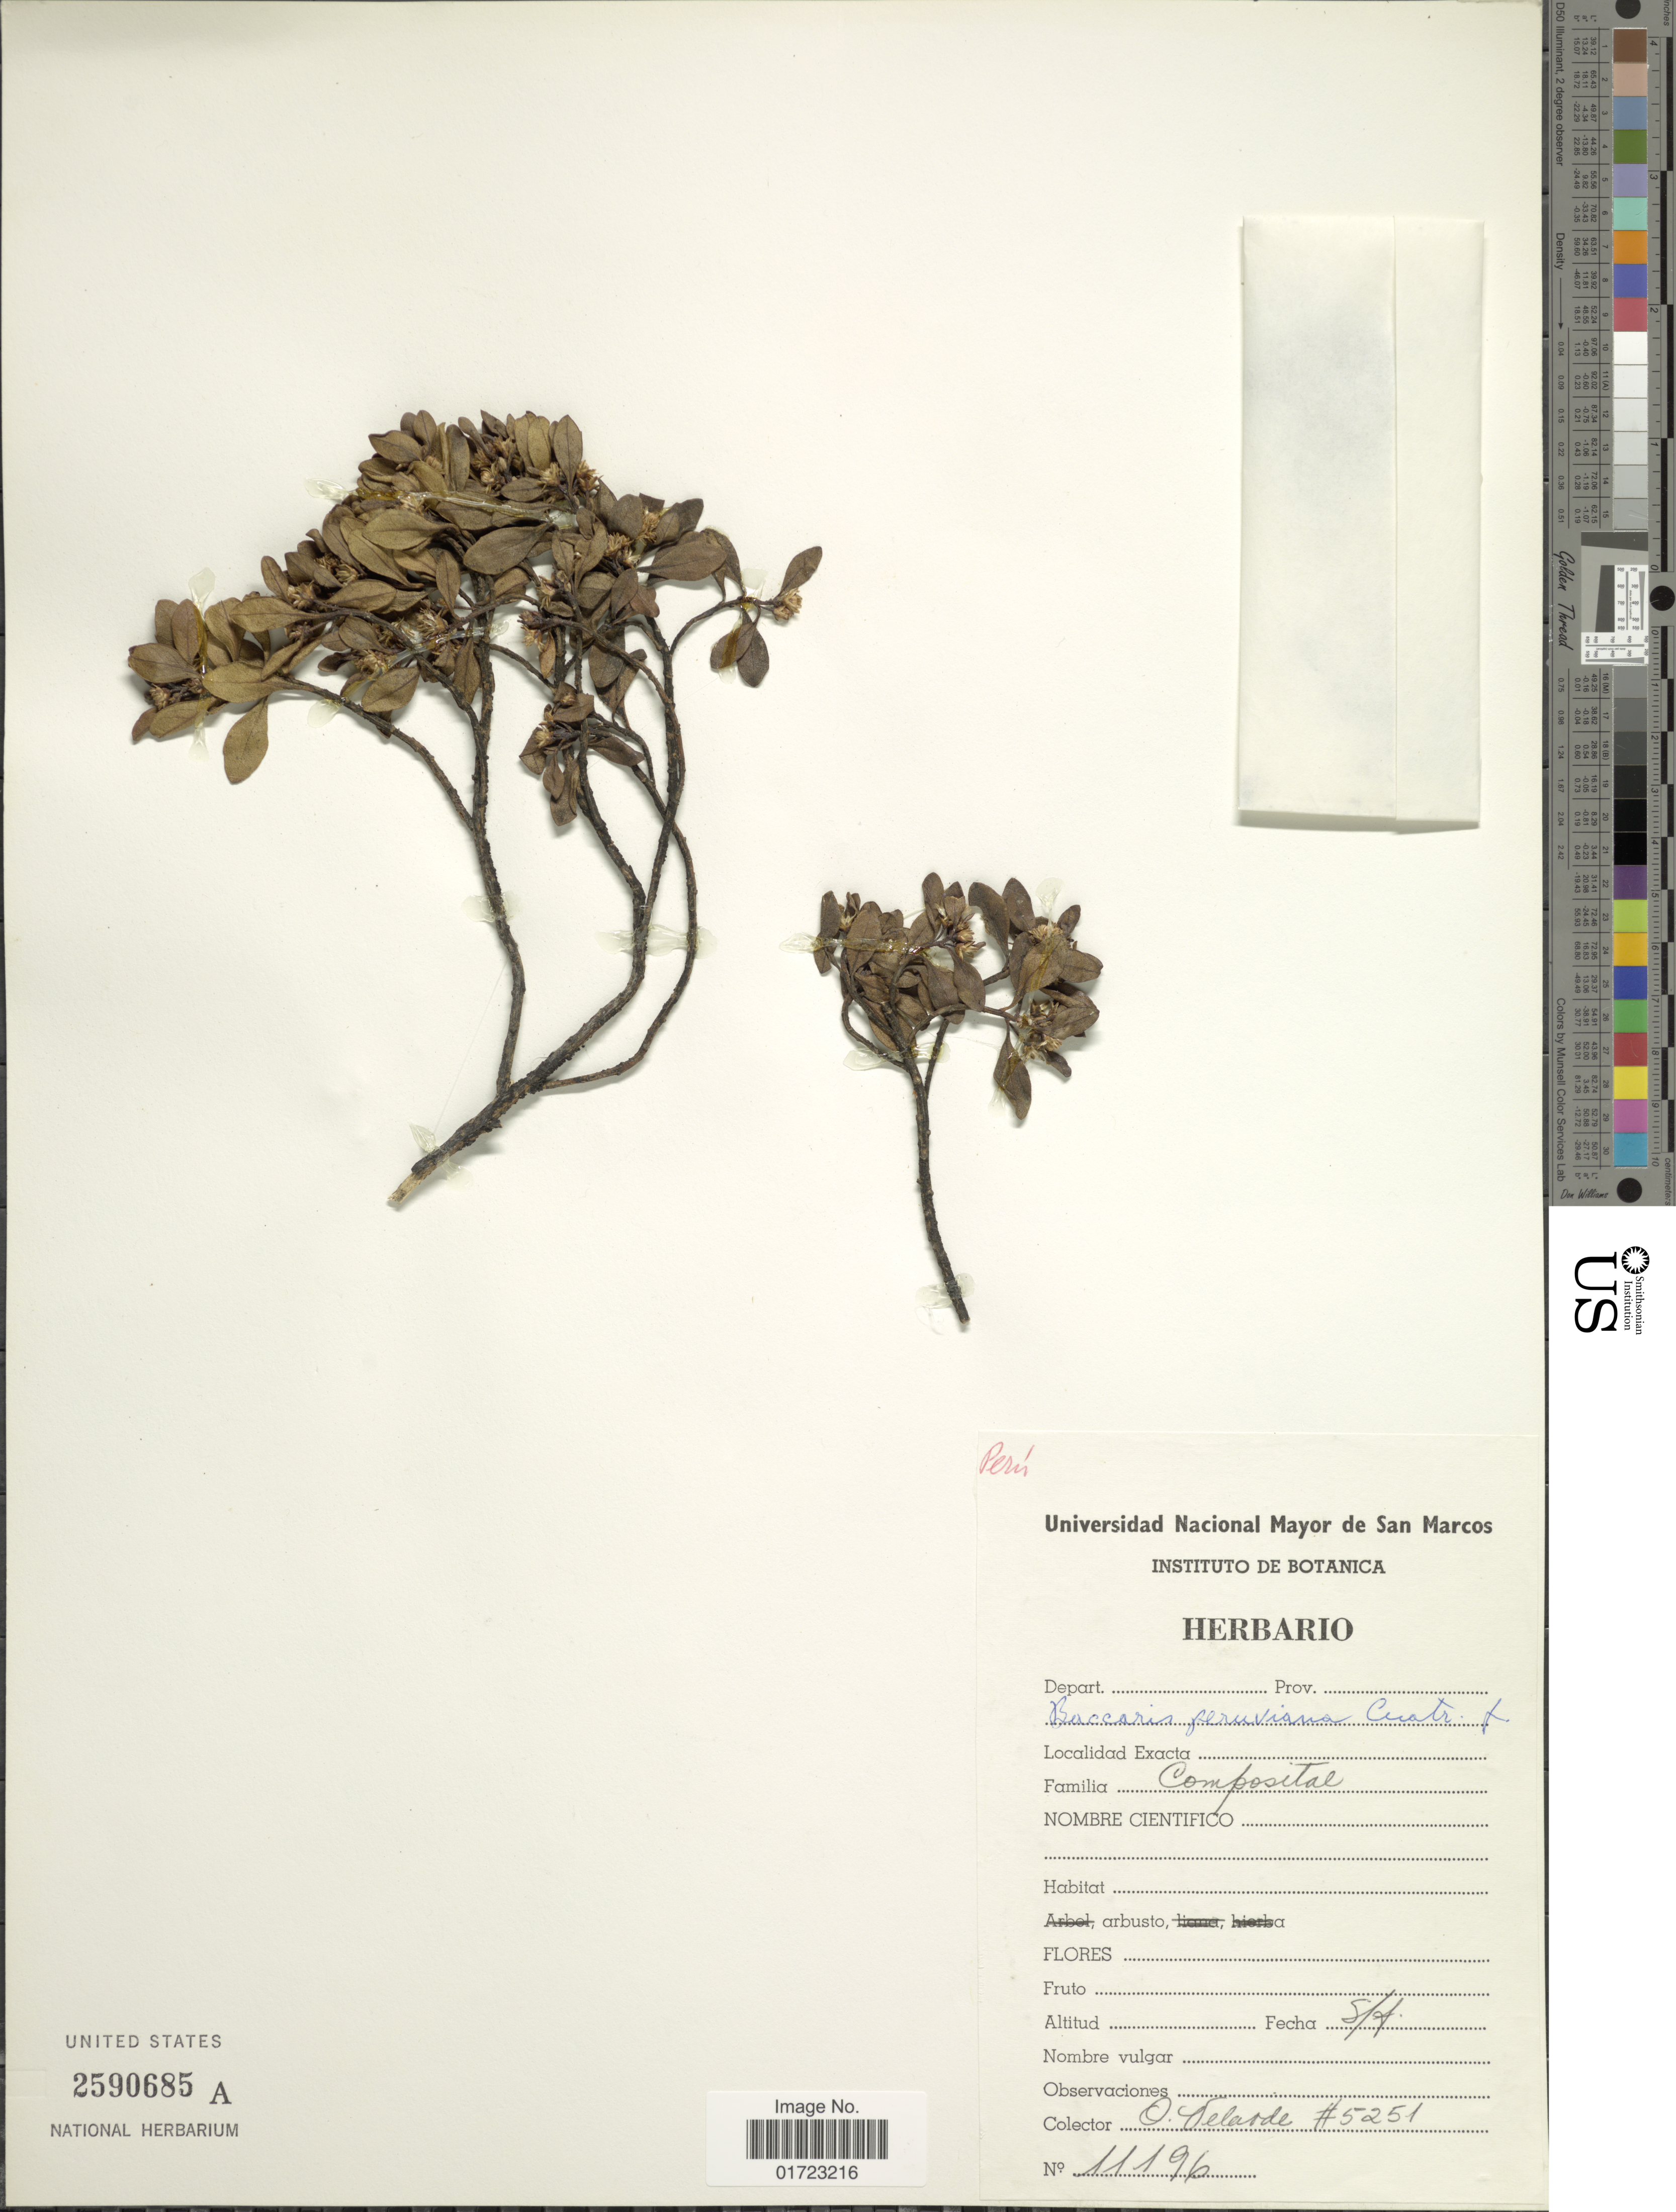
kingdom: Plantae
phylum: Tracheophyta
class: Magnoliopsida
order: Asterales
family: Asteraceae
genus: Baccharis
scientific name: Baccharis peruviana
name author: Cuatrec.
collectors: O. Velarde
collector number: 5251/11196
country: Peru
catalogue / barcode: US 2590685A